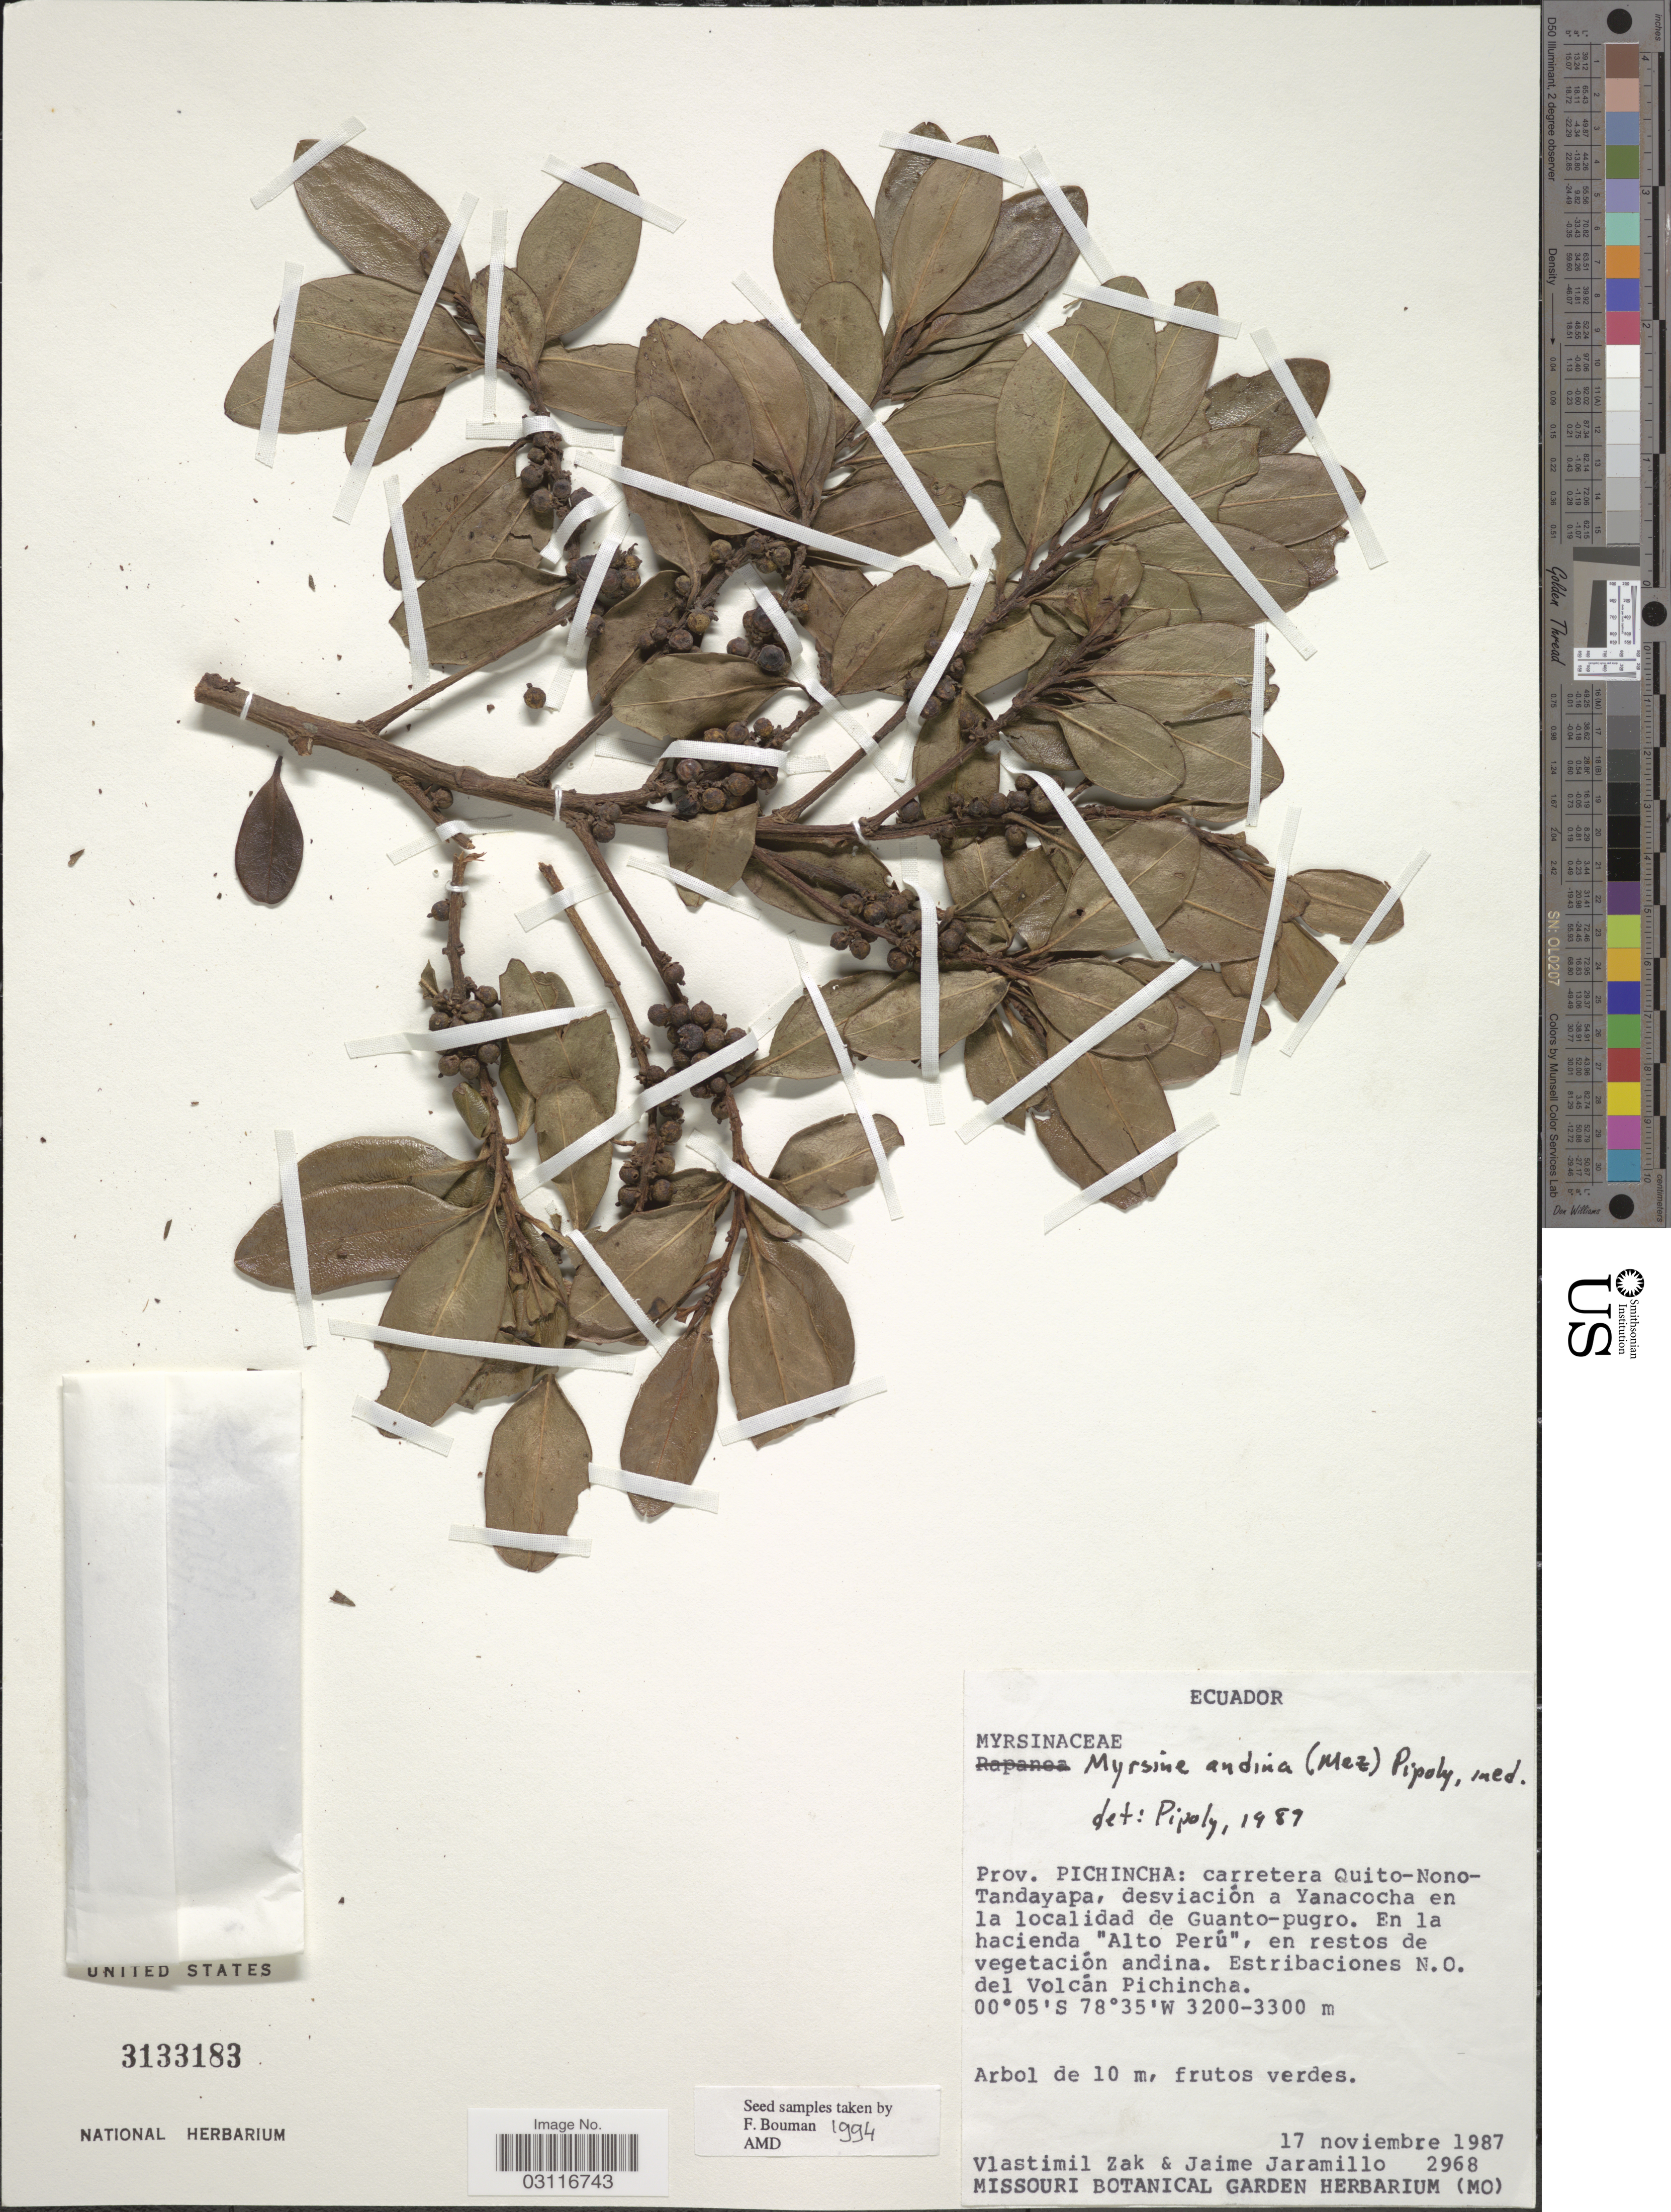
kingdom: Plantae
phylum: Tracheophyta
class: Magnoliopsida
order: Ericales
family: Primulaceae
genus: Myrsine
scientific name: Myrsine andina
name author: (Mez) Pipoly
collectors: V. Zak & J. Jaramillo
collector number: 2968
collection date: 1987-11-17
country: Ecuador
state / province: Pichincha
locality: Carretera Quito-Nono-Tandayapa, desviación a Yanacocha en la localidad de Guanto-pugro. En la hacienda "Alto Perú", en restos de vegetación andina. Estribaciones N.O. del Volcán Pichincha.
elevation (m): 3200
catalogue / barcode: US 3133183